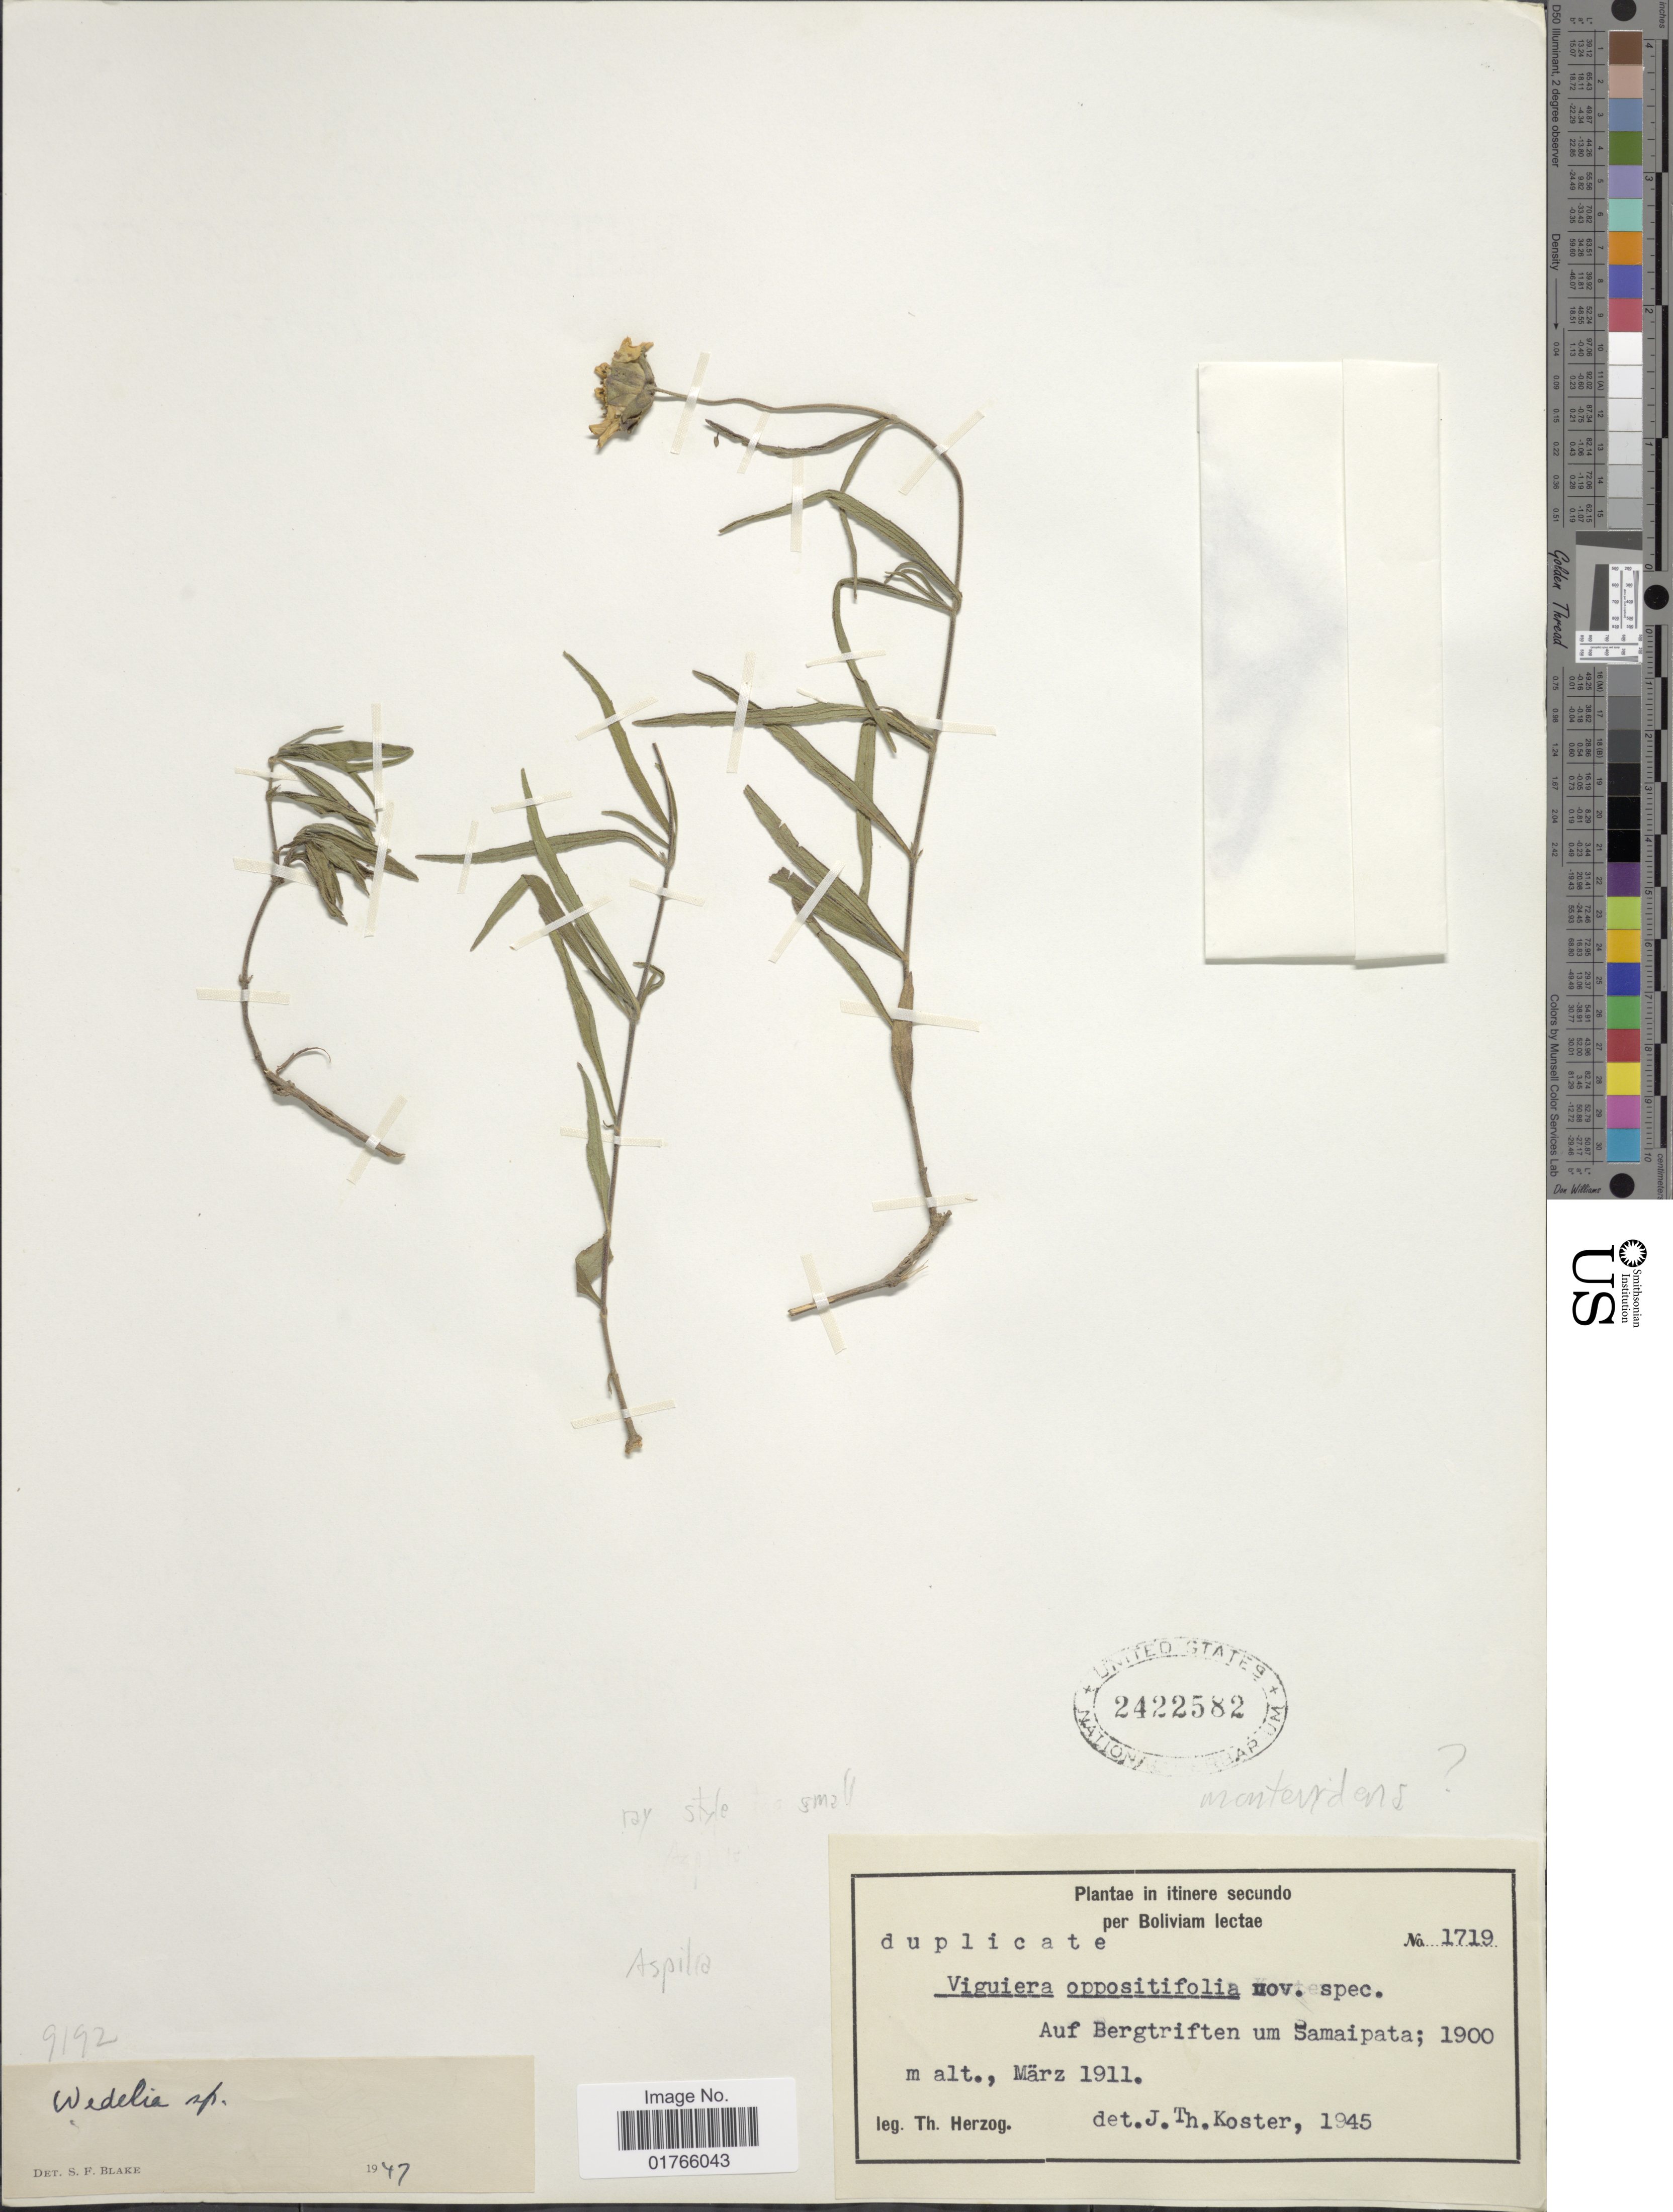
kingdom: Plantae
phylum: Tracheophyta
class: Magnoliopsida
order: Asterales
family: Asteraceae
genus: Aspilia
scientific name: Aspilia vieirae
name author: H. Rob.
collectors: T. K. J. Herzog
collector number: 1719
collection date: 1911-03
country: Bolivia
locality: Auf Bergtriften um Samaipata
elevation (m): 1900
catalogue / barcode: US 2422582